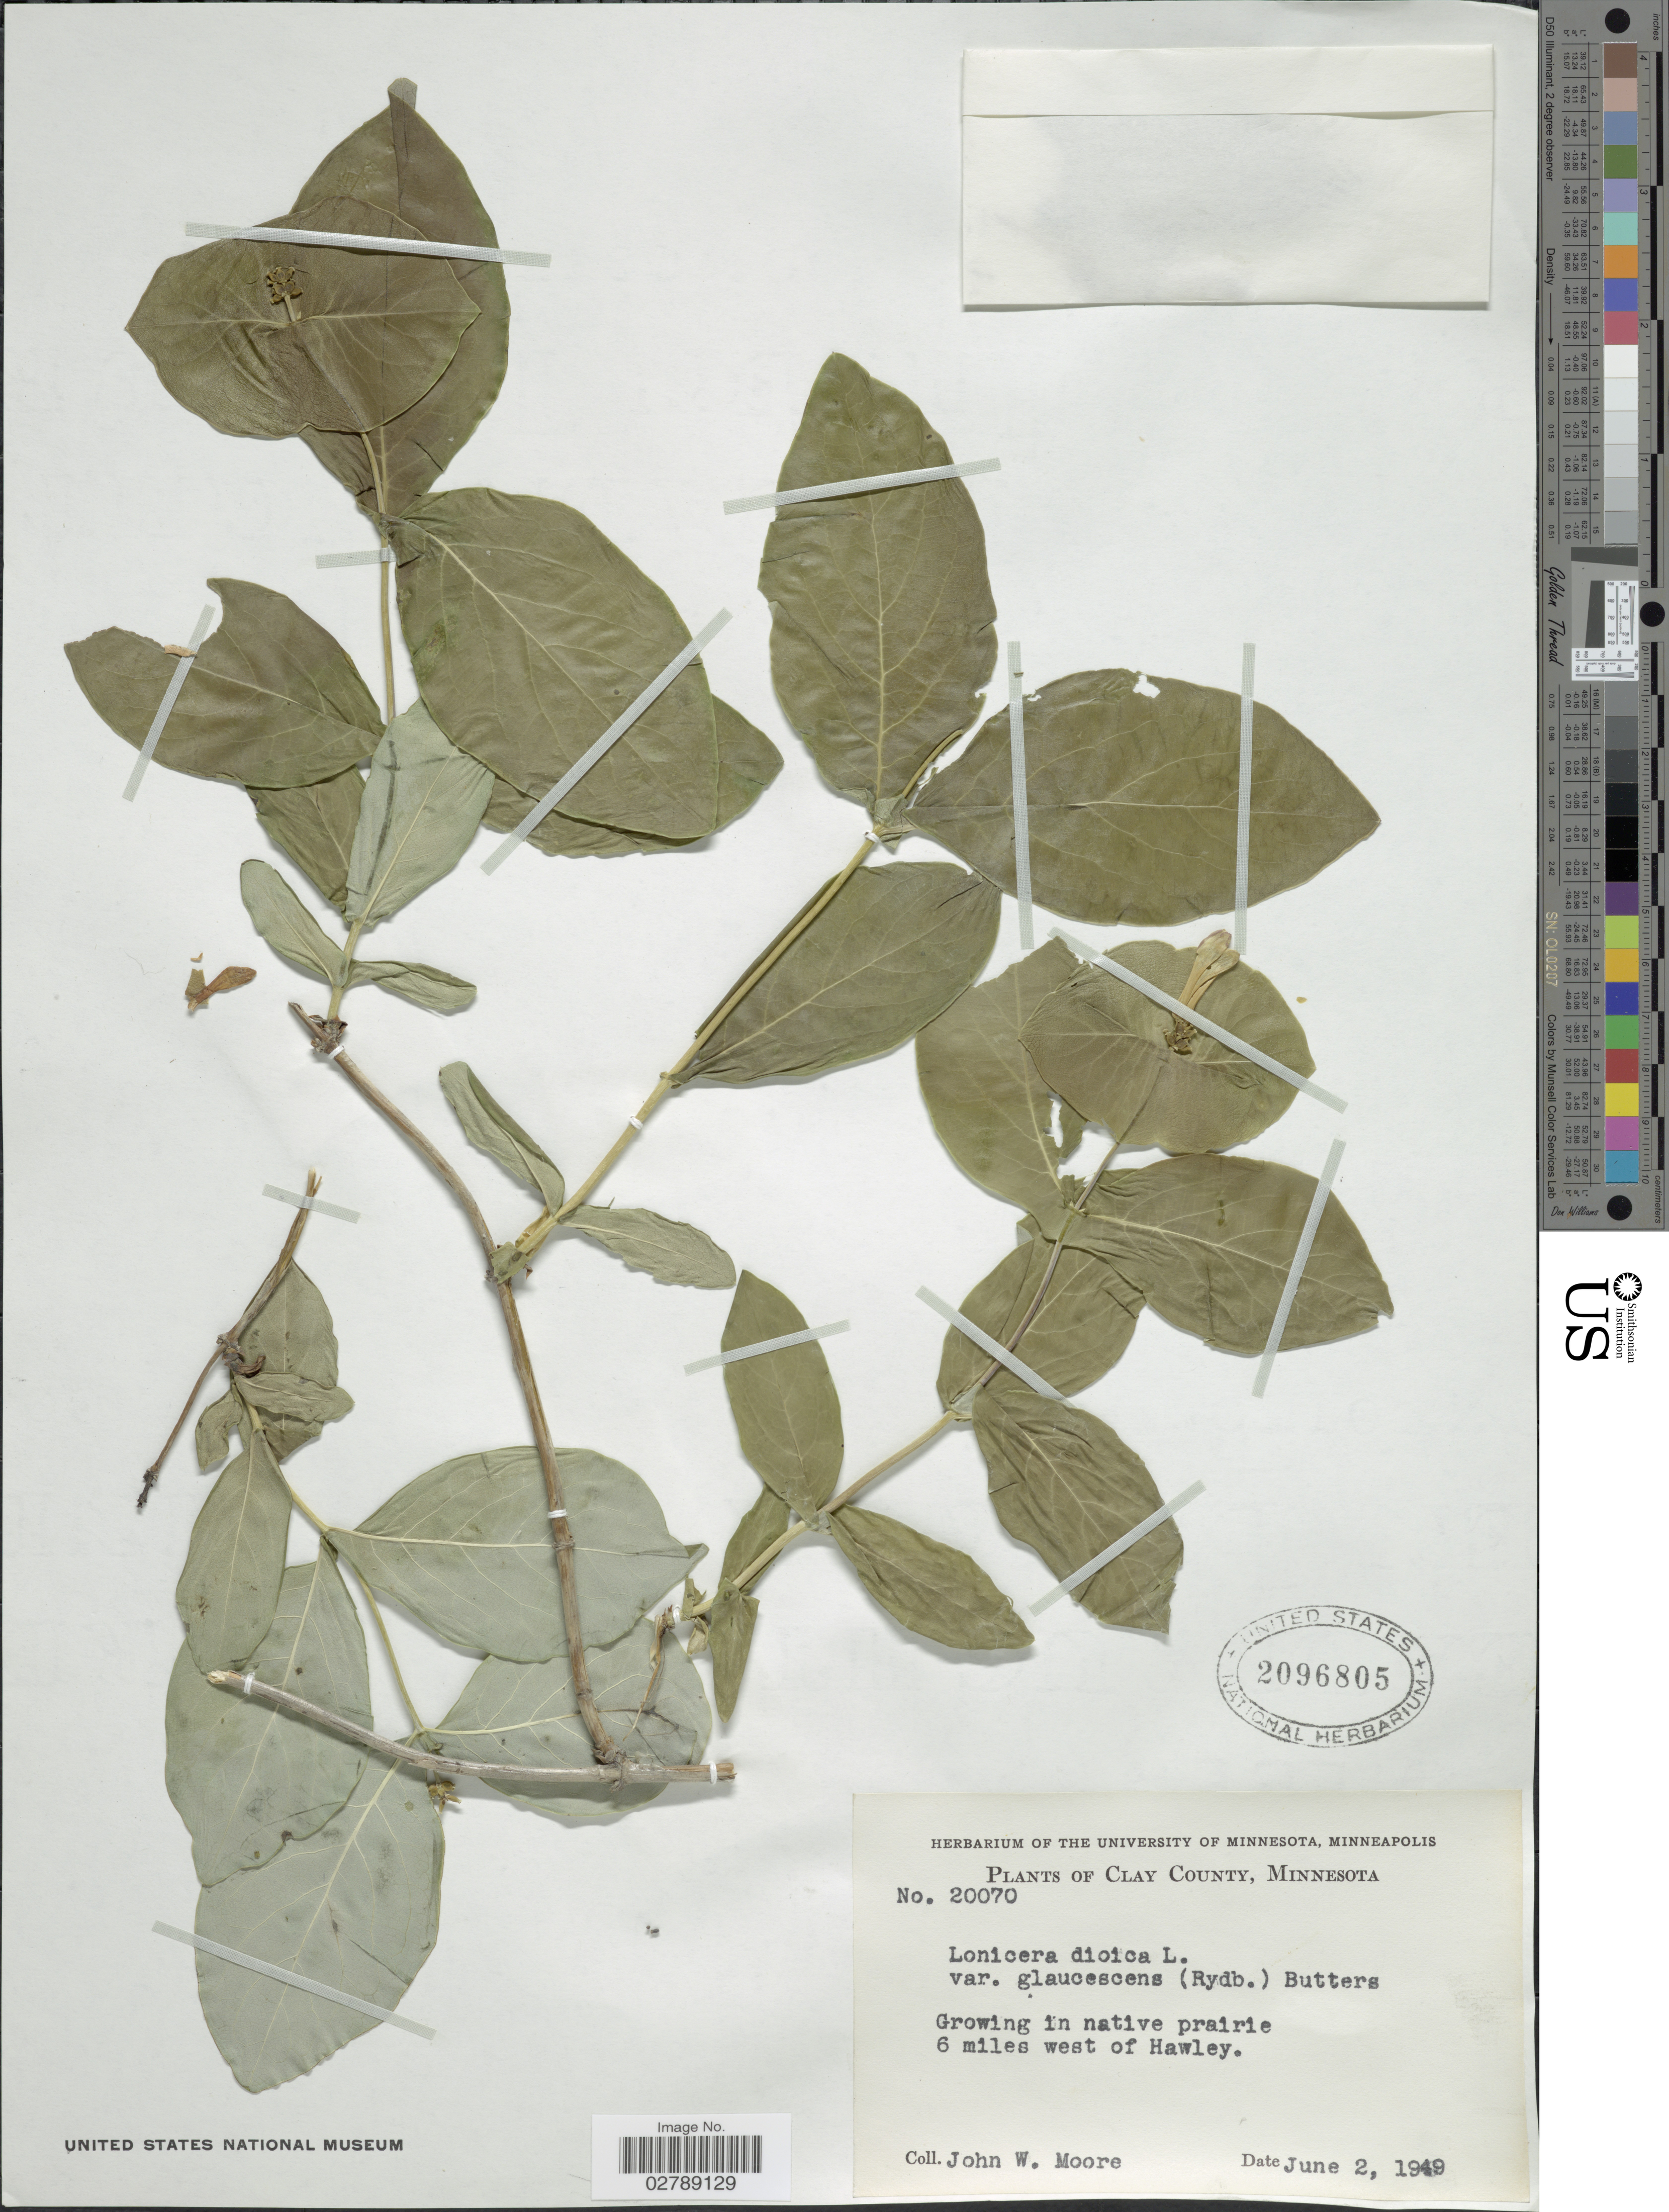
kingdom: Plantae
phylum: Tracheophyta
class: Magnoliopsida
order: Dipsacales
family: Caprifoliaceae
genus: Lonicera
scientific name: Lonicera dioica var. glaucescens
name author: (Rydb.) Butters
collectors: J. Moore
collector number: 20070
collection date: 1949-06-02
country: United States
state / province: Minnesota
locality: Clay County. Growing in native prairie 6 miles west of Hawley.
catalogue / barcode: US 2096805